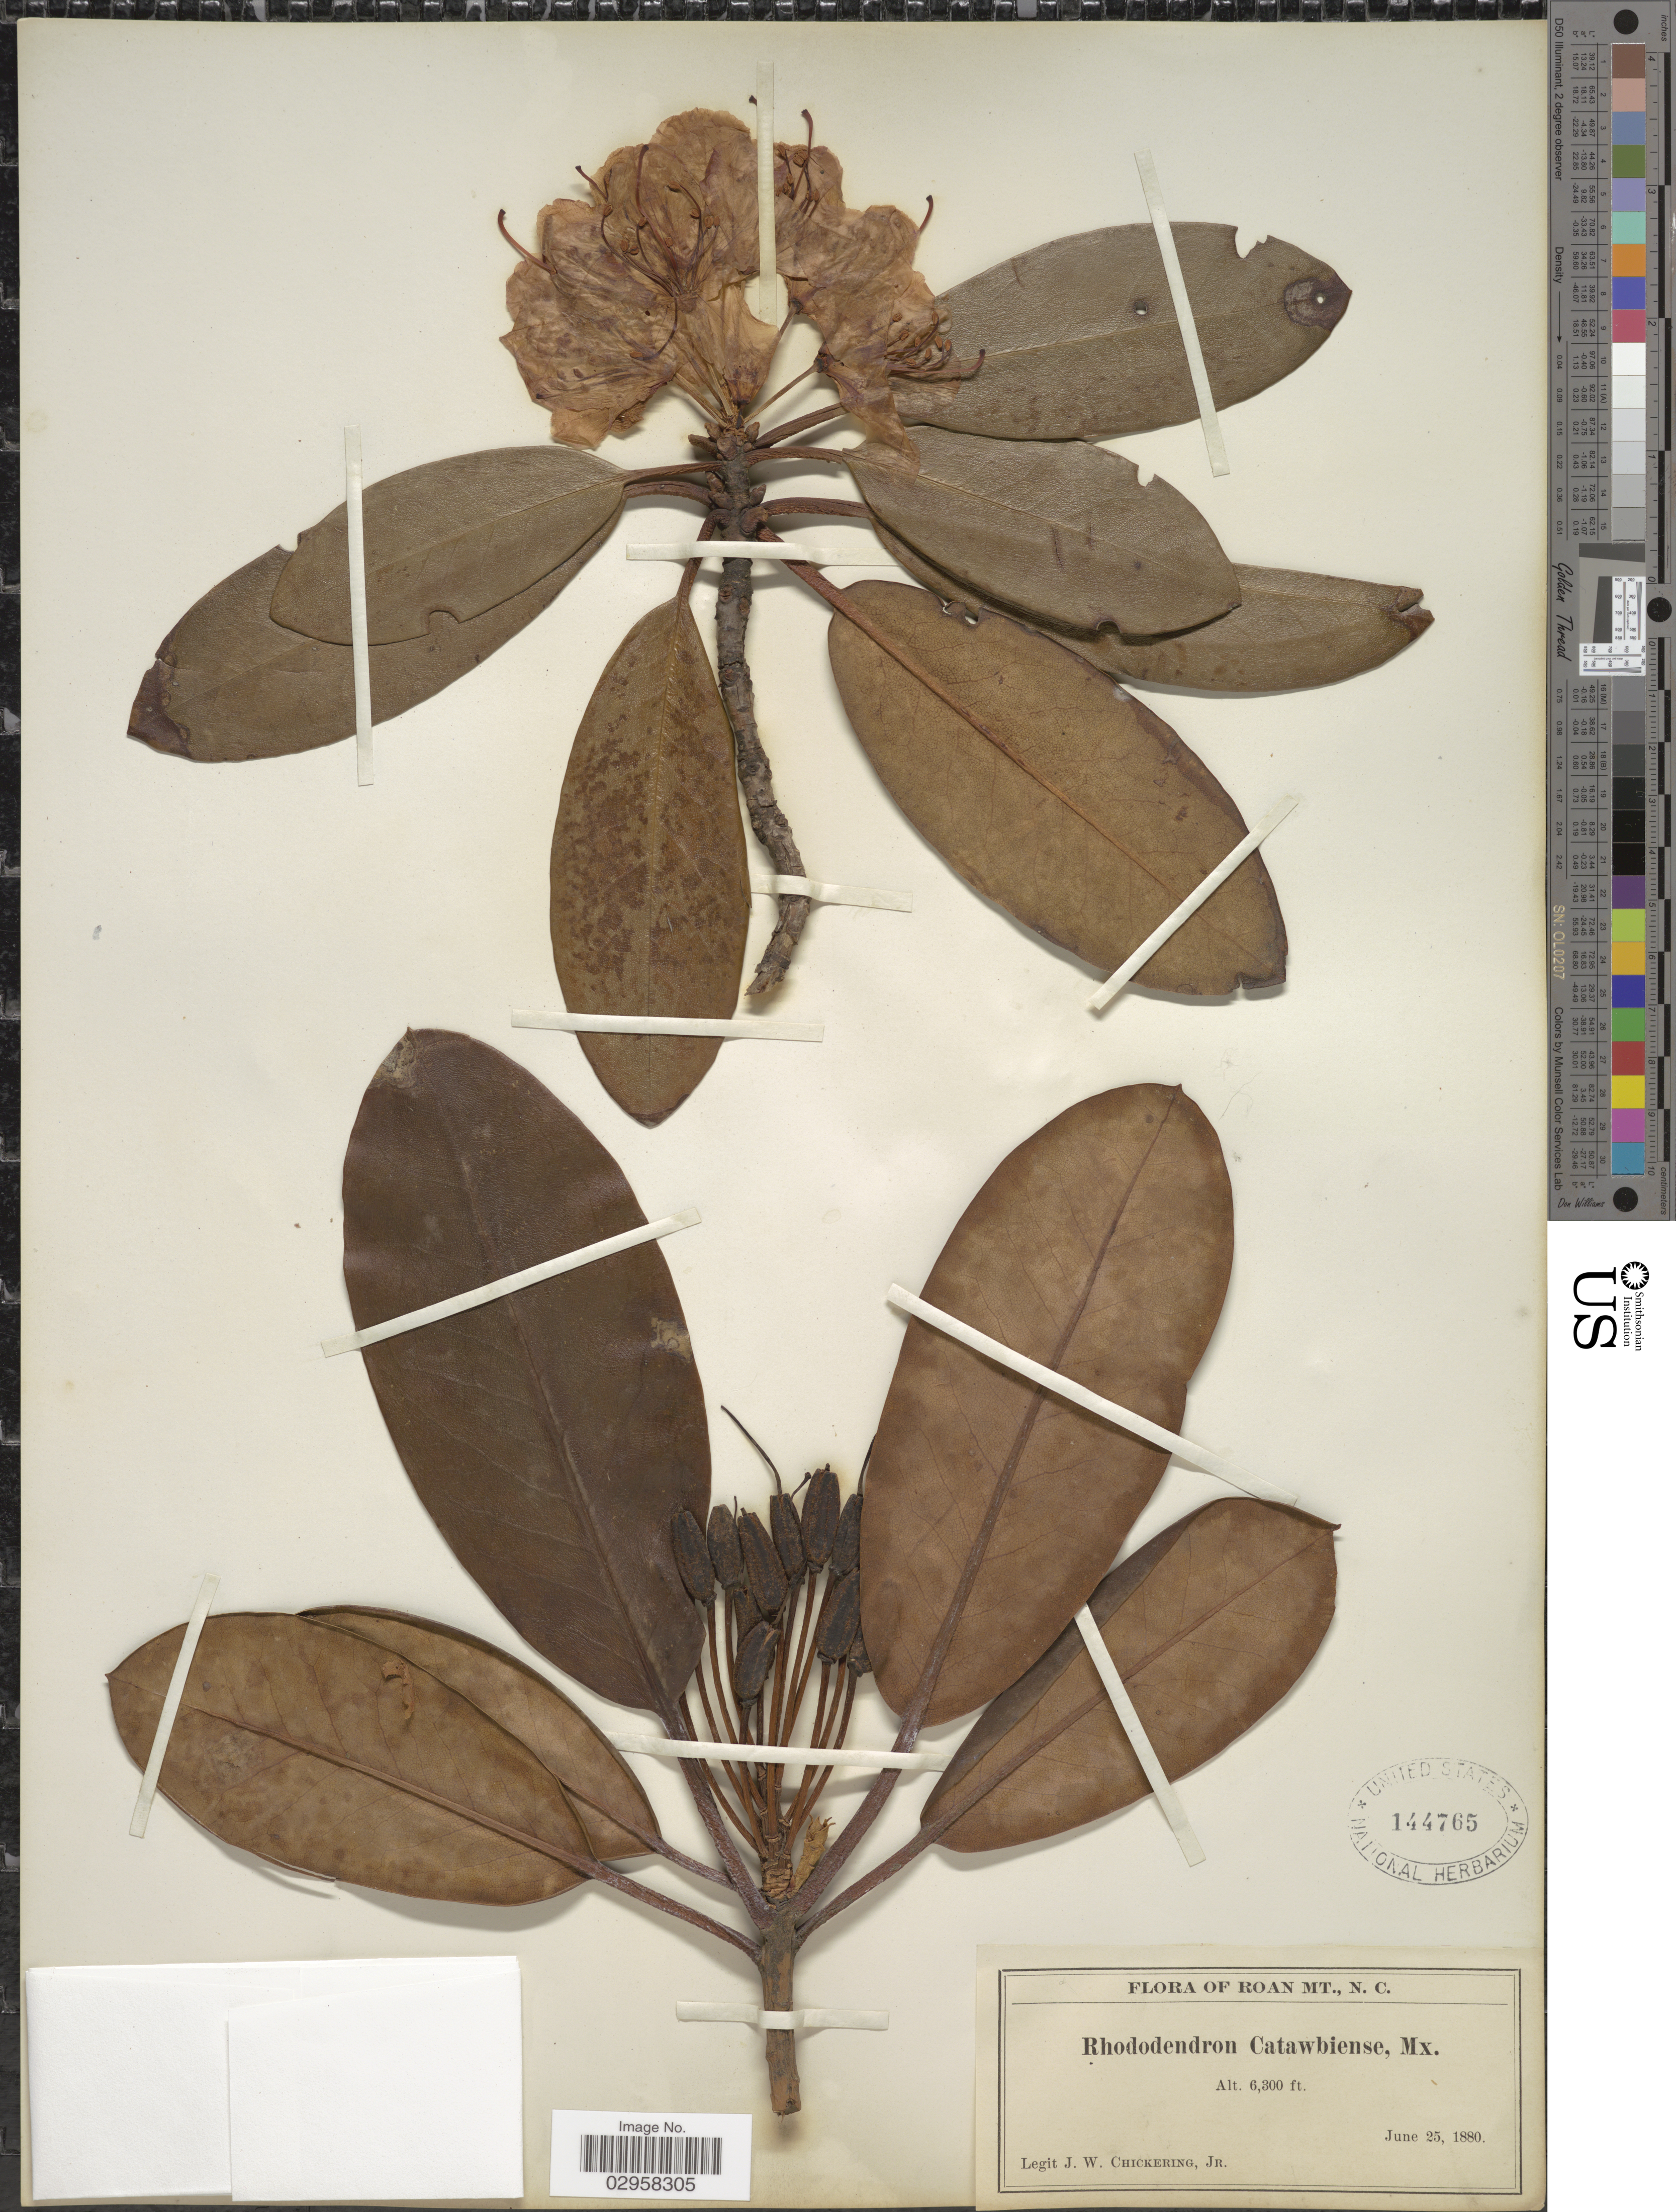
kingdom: Plantae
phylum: Tracheophyta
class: Magnoliopsida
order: Ericales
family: Ericaceae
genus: Rhododendron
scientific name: Rhododendron catawbiense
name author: Michx.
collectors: J. W. Chickering Jr.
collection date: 1880-06-25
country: United States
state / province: North Carolina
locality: Roan Mt. N. C.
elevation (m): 1920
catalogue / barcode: US 144765